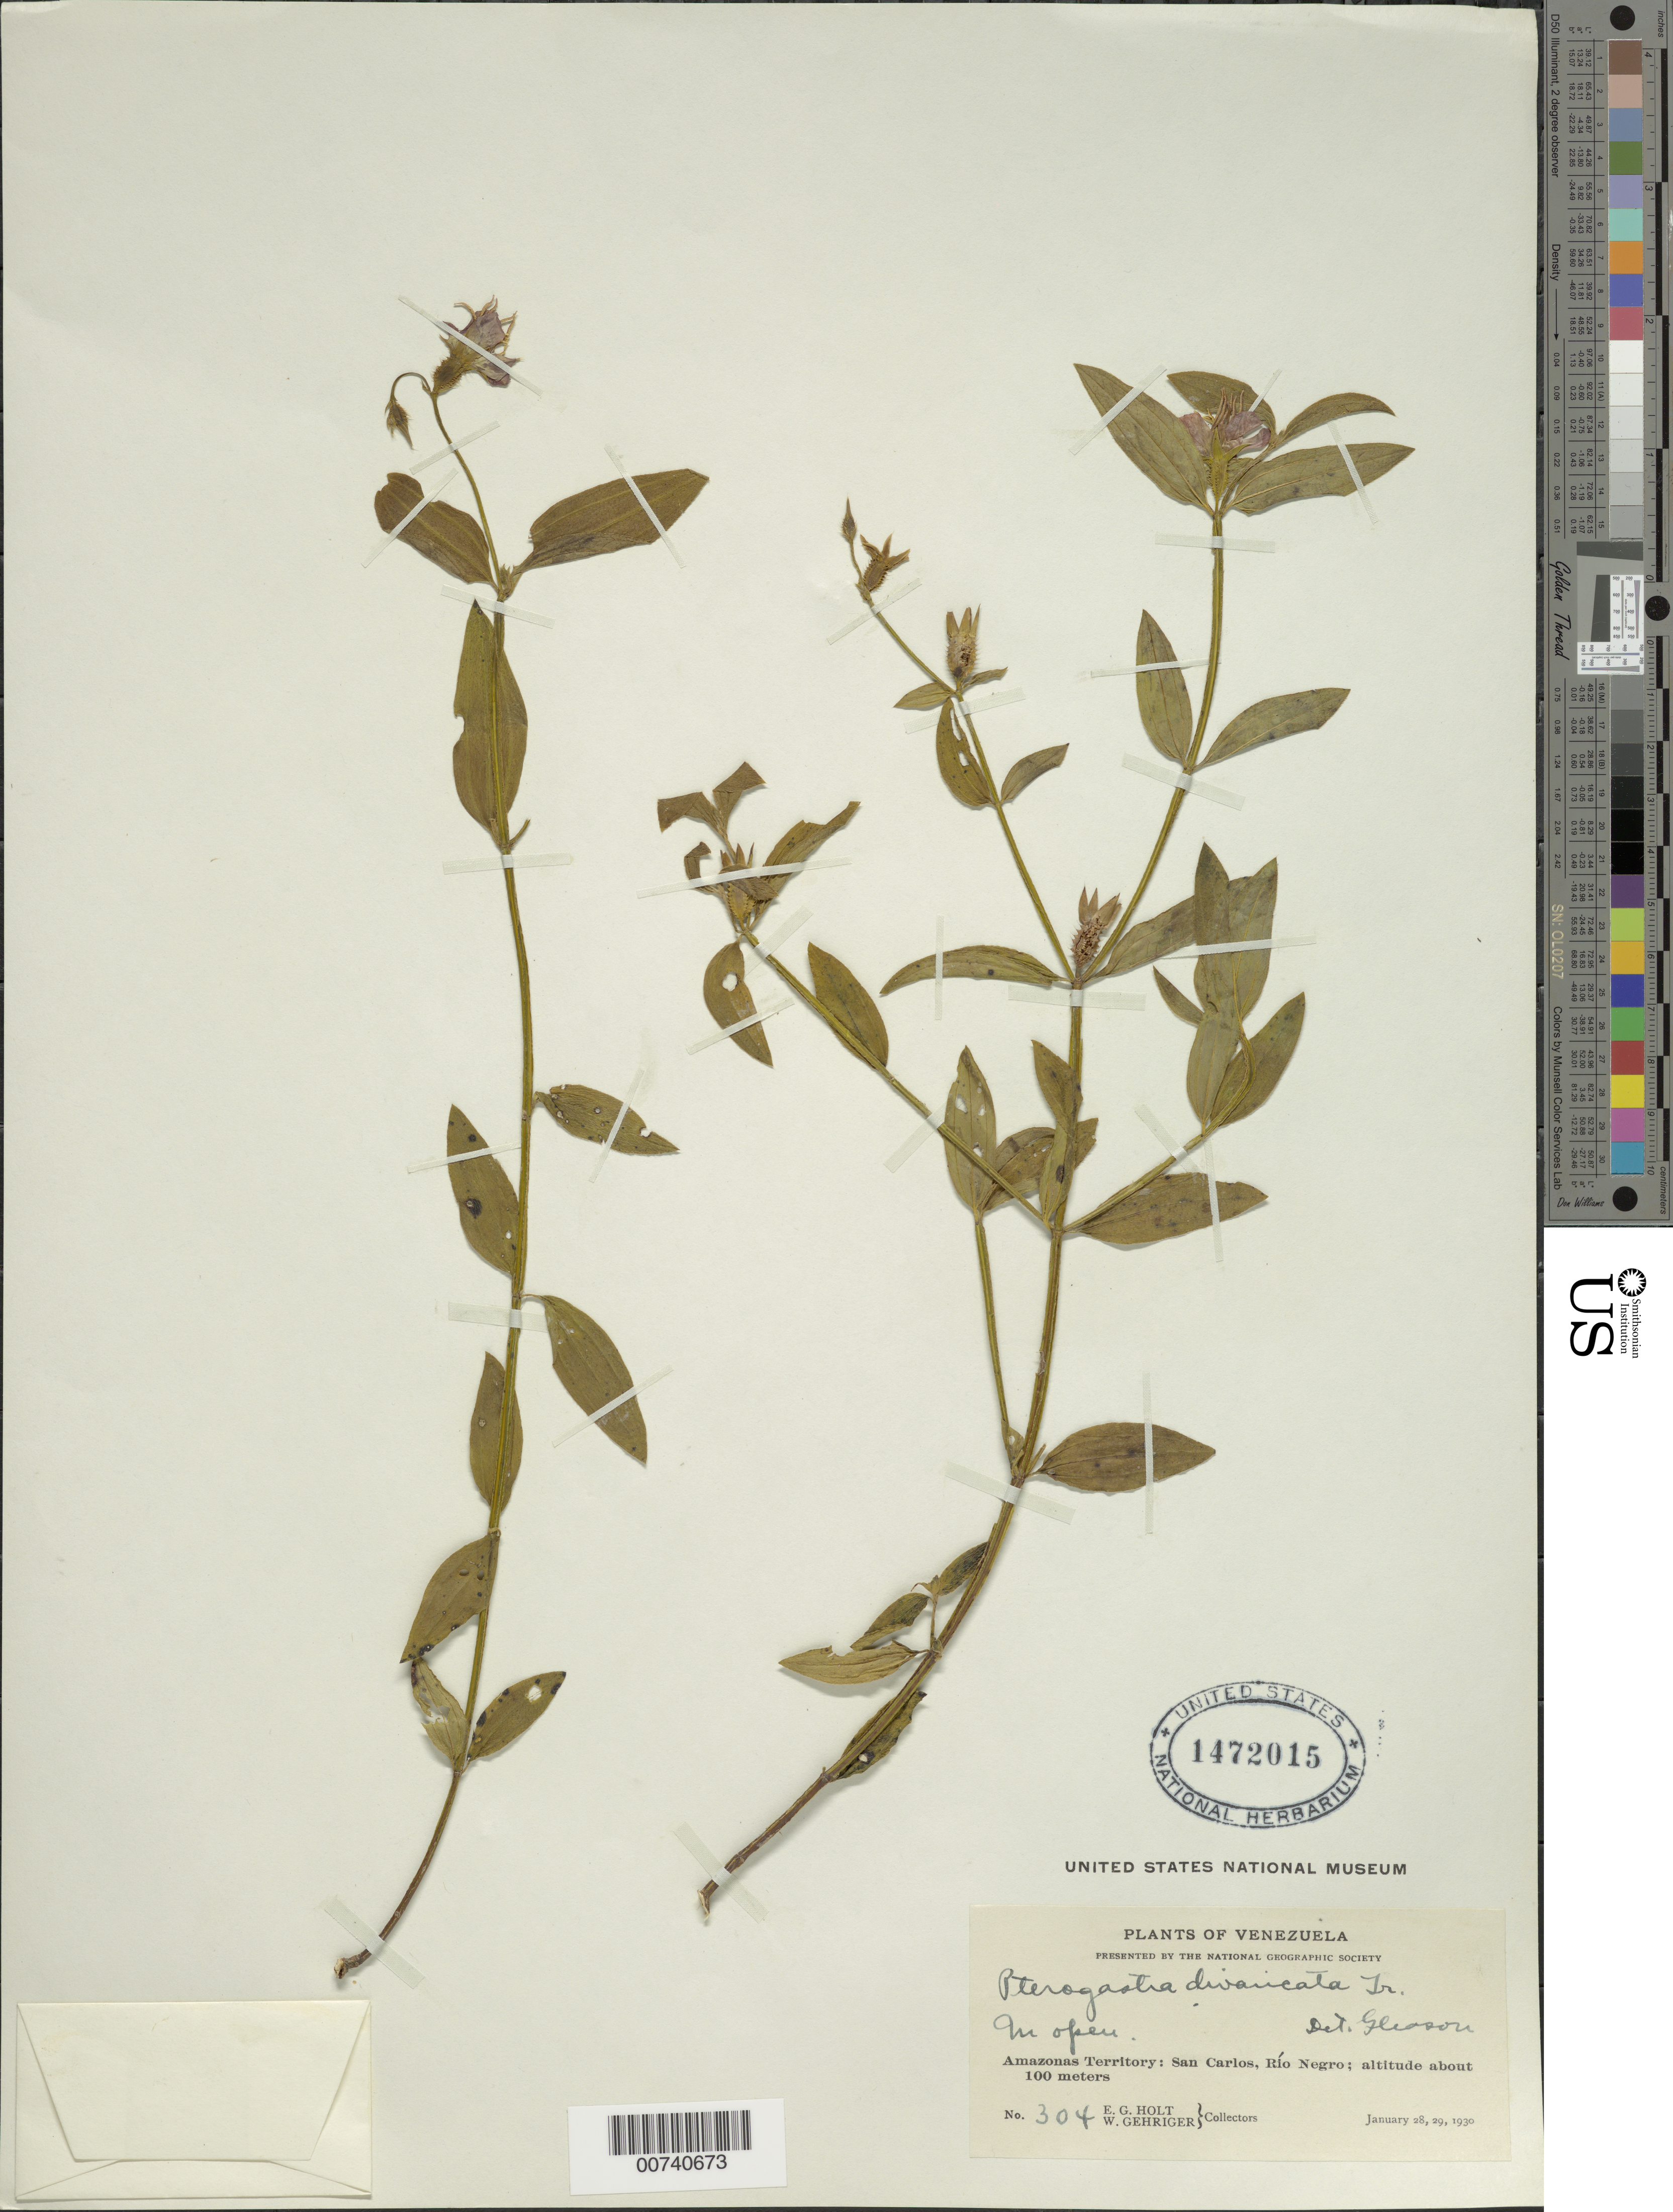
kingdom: Plantae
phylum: Tracheophyta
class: Magnoliopsida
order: Myrtales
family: Melastomataceae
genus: Pterogastra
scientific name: Pterogastra divaricata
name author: (Bonpl.) Naudin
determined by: Gleason, H. A.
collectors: E. Holt & W. Gehriger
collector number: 304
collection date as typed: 28-Jan-30 to 29-Jan-30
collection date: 1930-01-28/1930-01-29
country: Venezuela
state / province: Amazonas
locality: San Carlos de Río Negro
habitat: In open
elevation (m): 100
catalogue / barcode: US 1472015